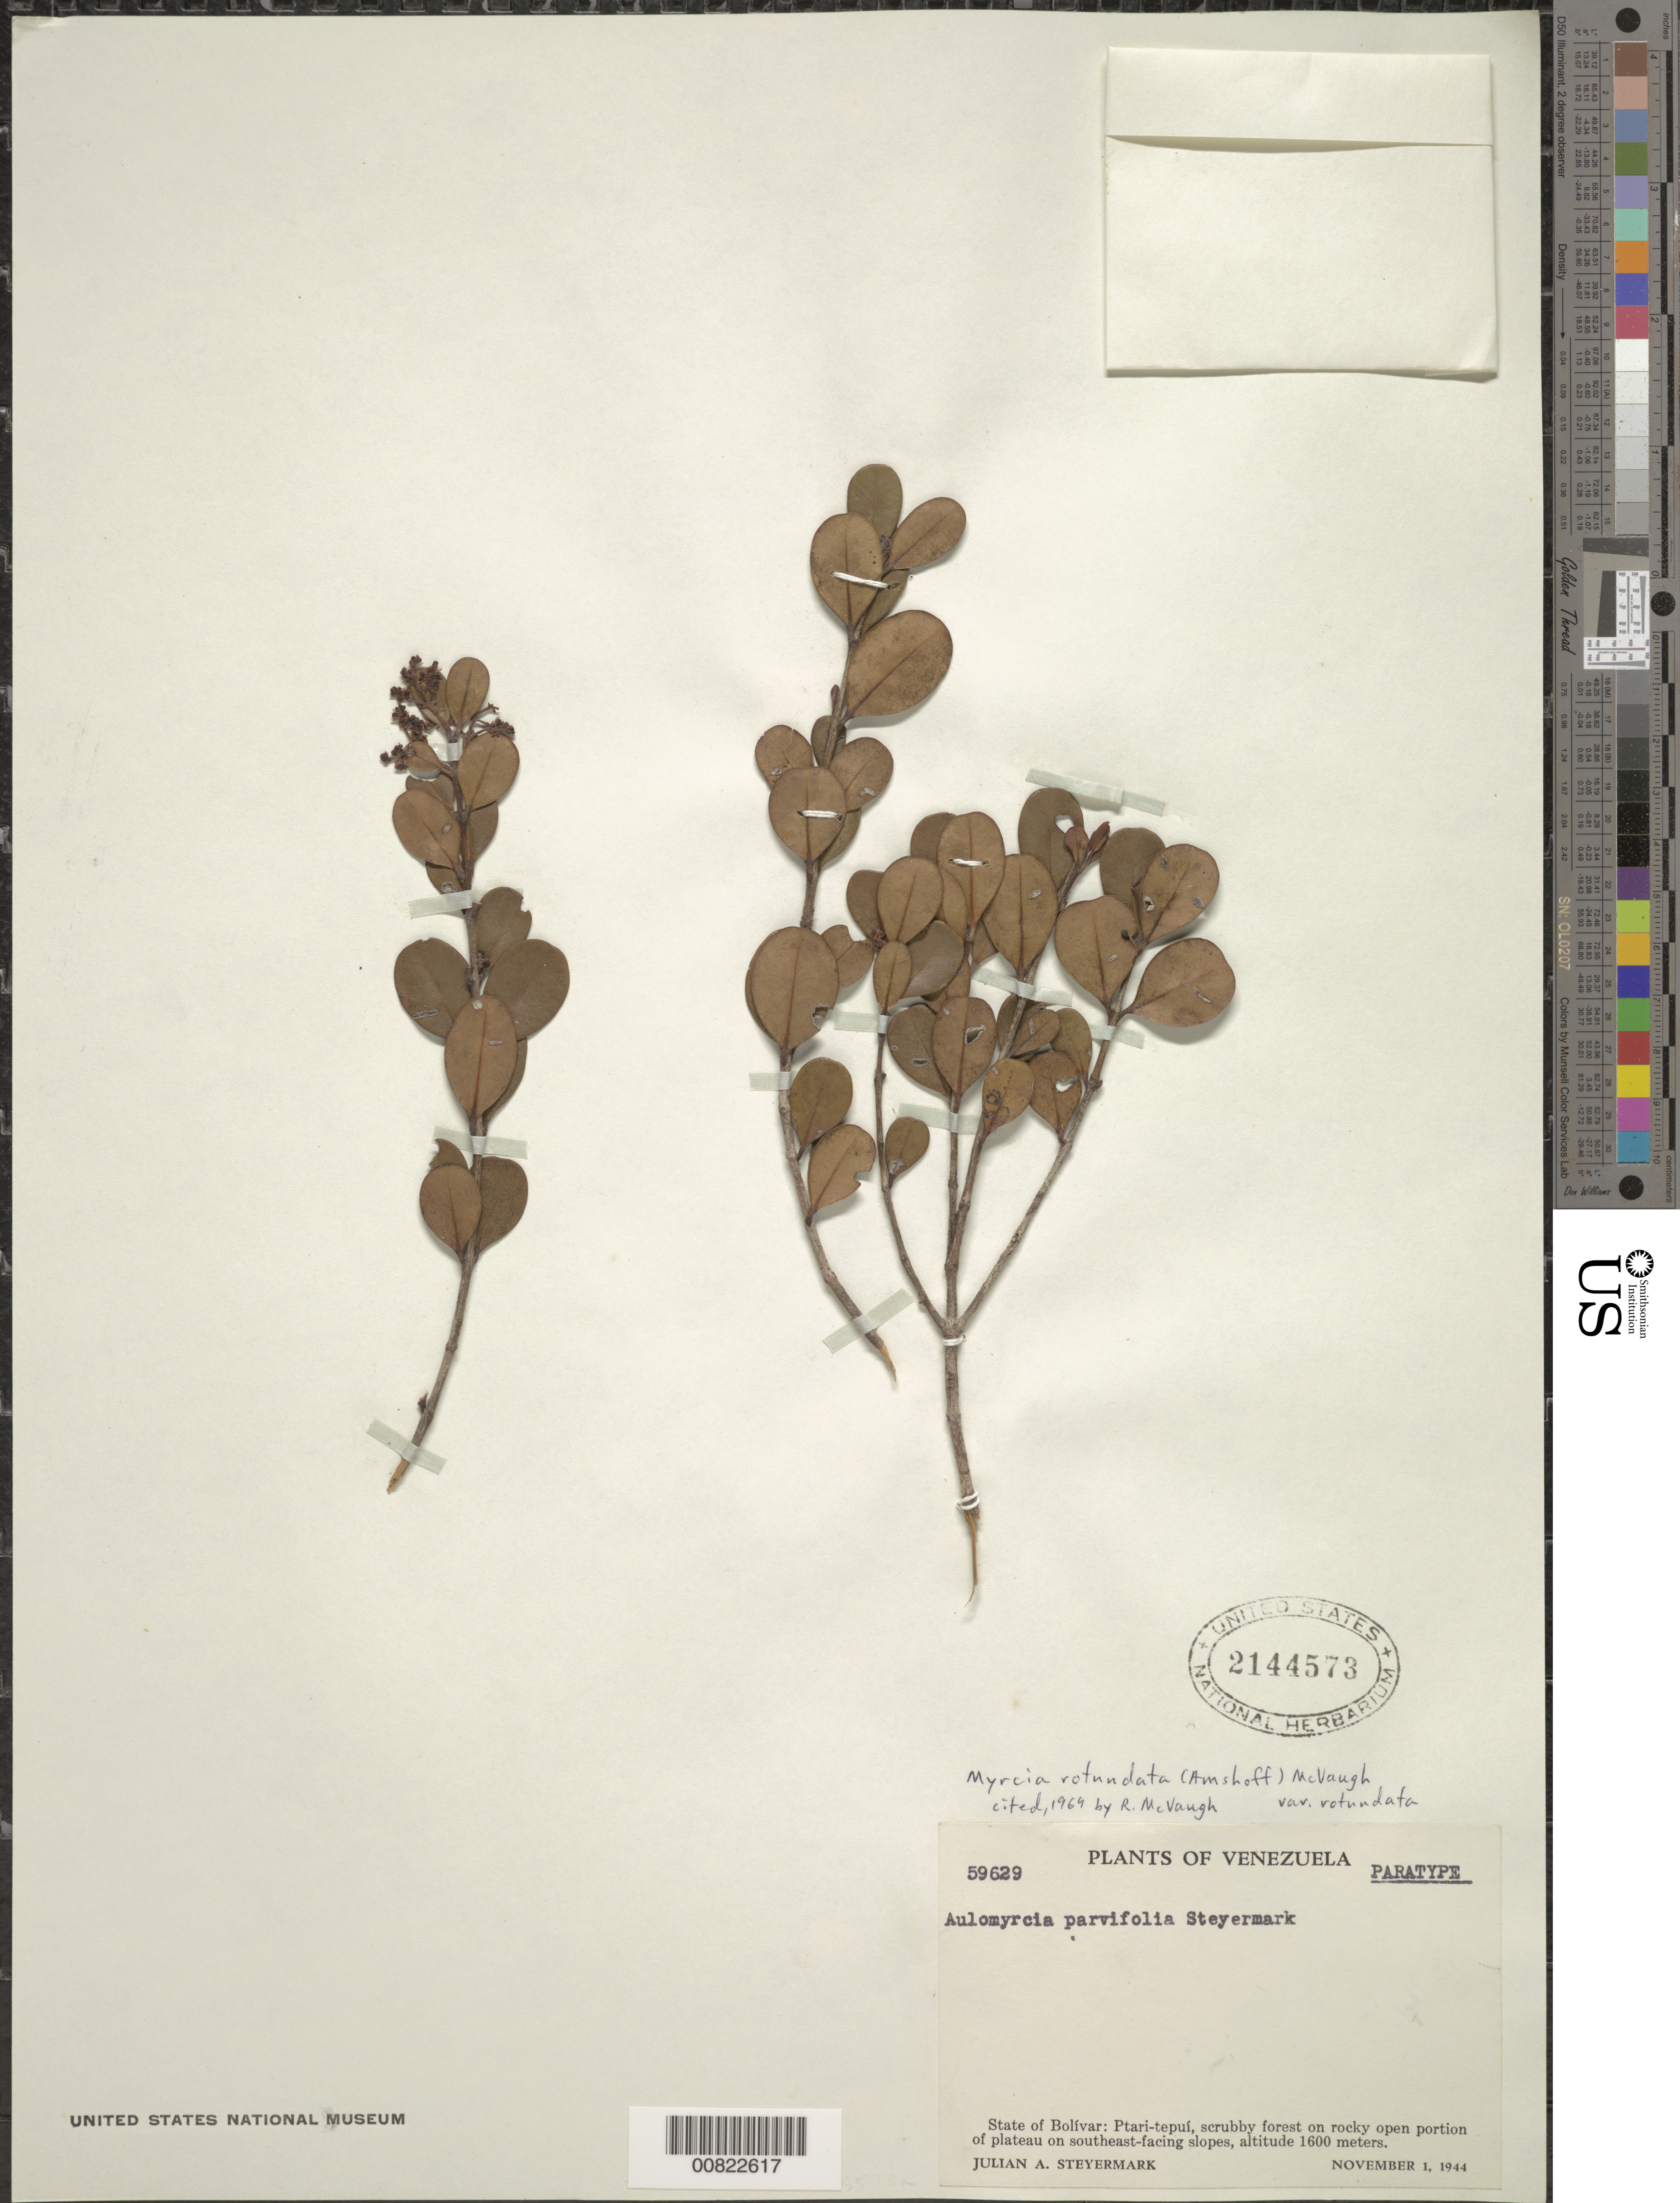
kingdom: Plantae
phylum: Tracheophyta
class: Magnoliopsida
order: Myrtales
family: Myrtaceae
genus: Myrcia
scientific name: Myrcia rotundata var. rotundata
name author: (Amshoff) McVaugh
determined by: McVaugh, R.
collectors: J. Steyermark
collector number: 59629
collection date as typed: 1-Nov-44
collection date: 1944-11-01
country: Venezuela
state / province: Bolívar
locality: Ptari-tepuí, plateau on SE-facing slopes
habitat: Scrubby forest on rocky open portion of plateau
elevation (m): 1600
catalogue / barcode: US 2144573